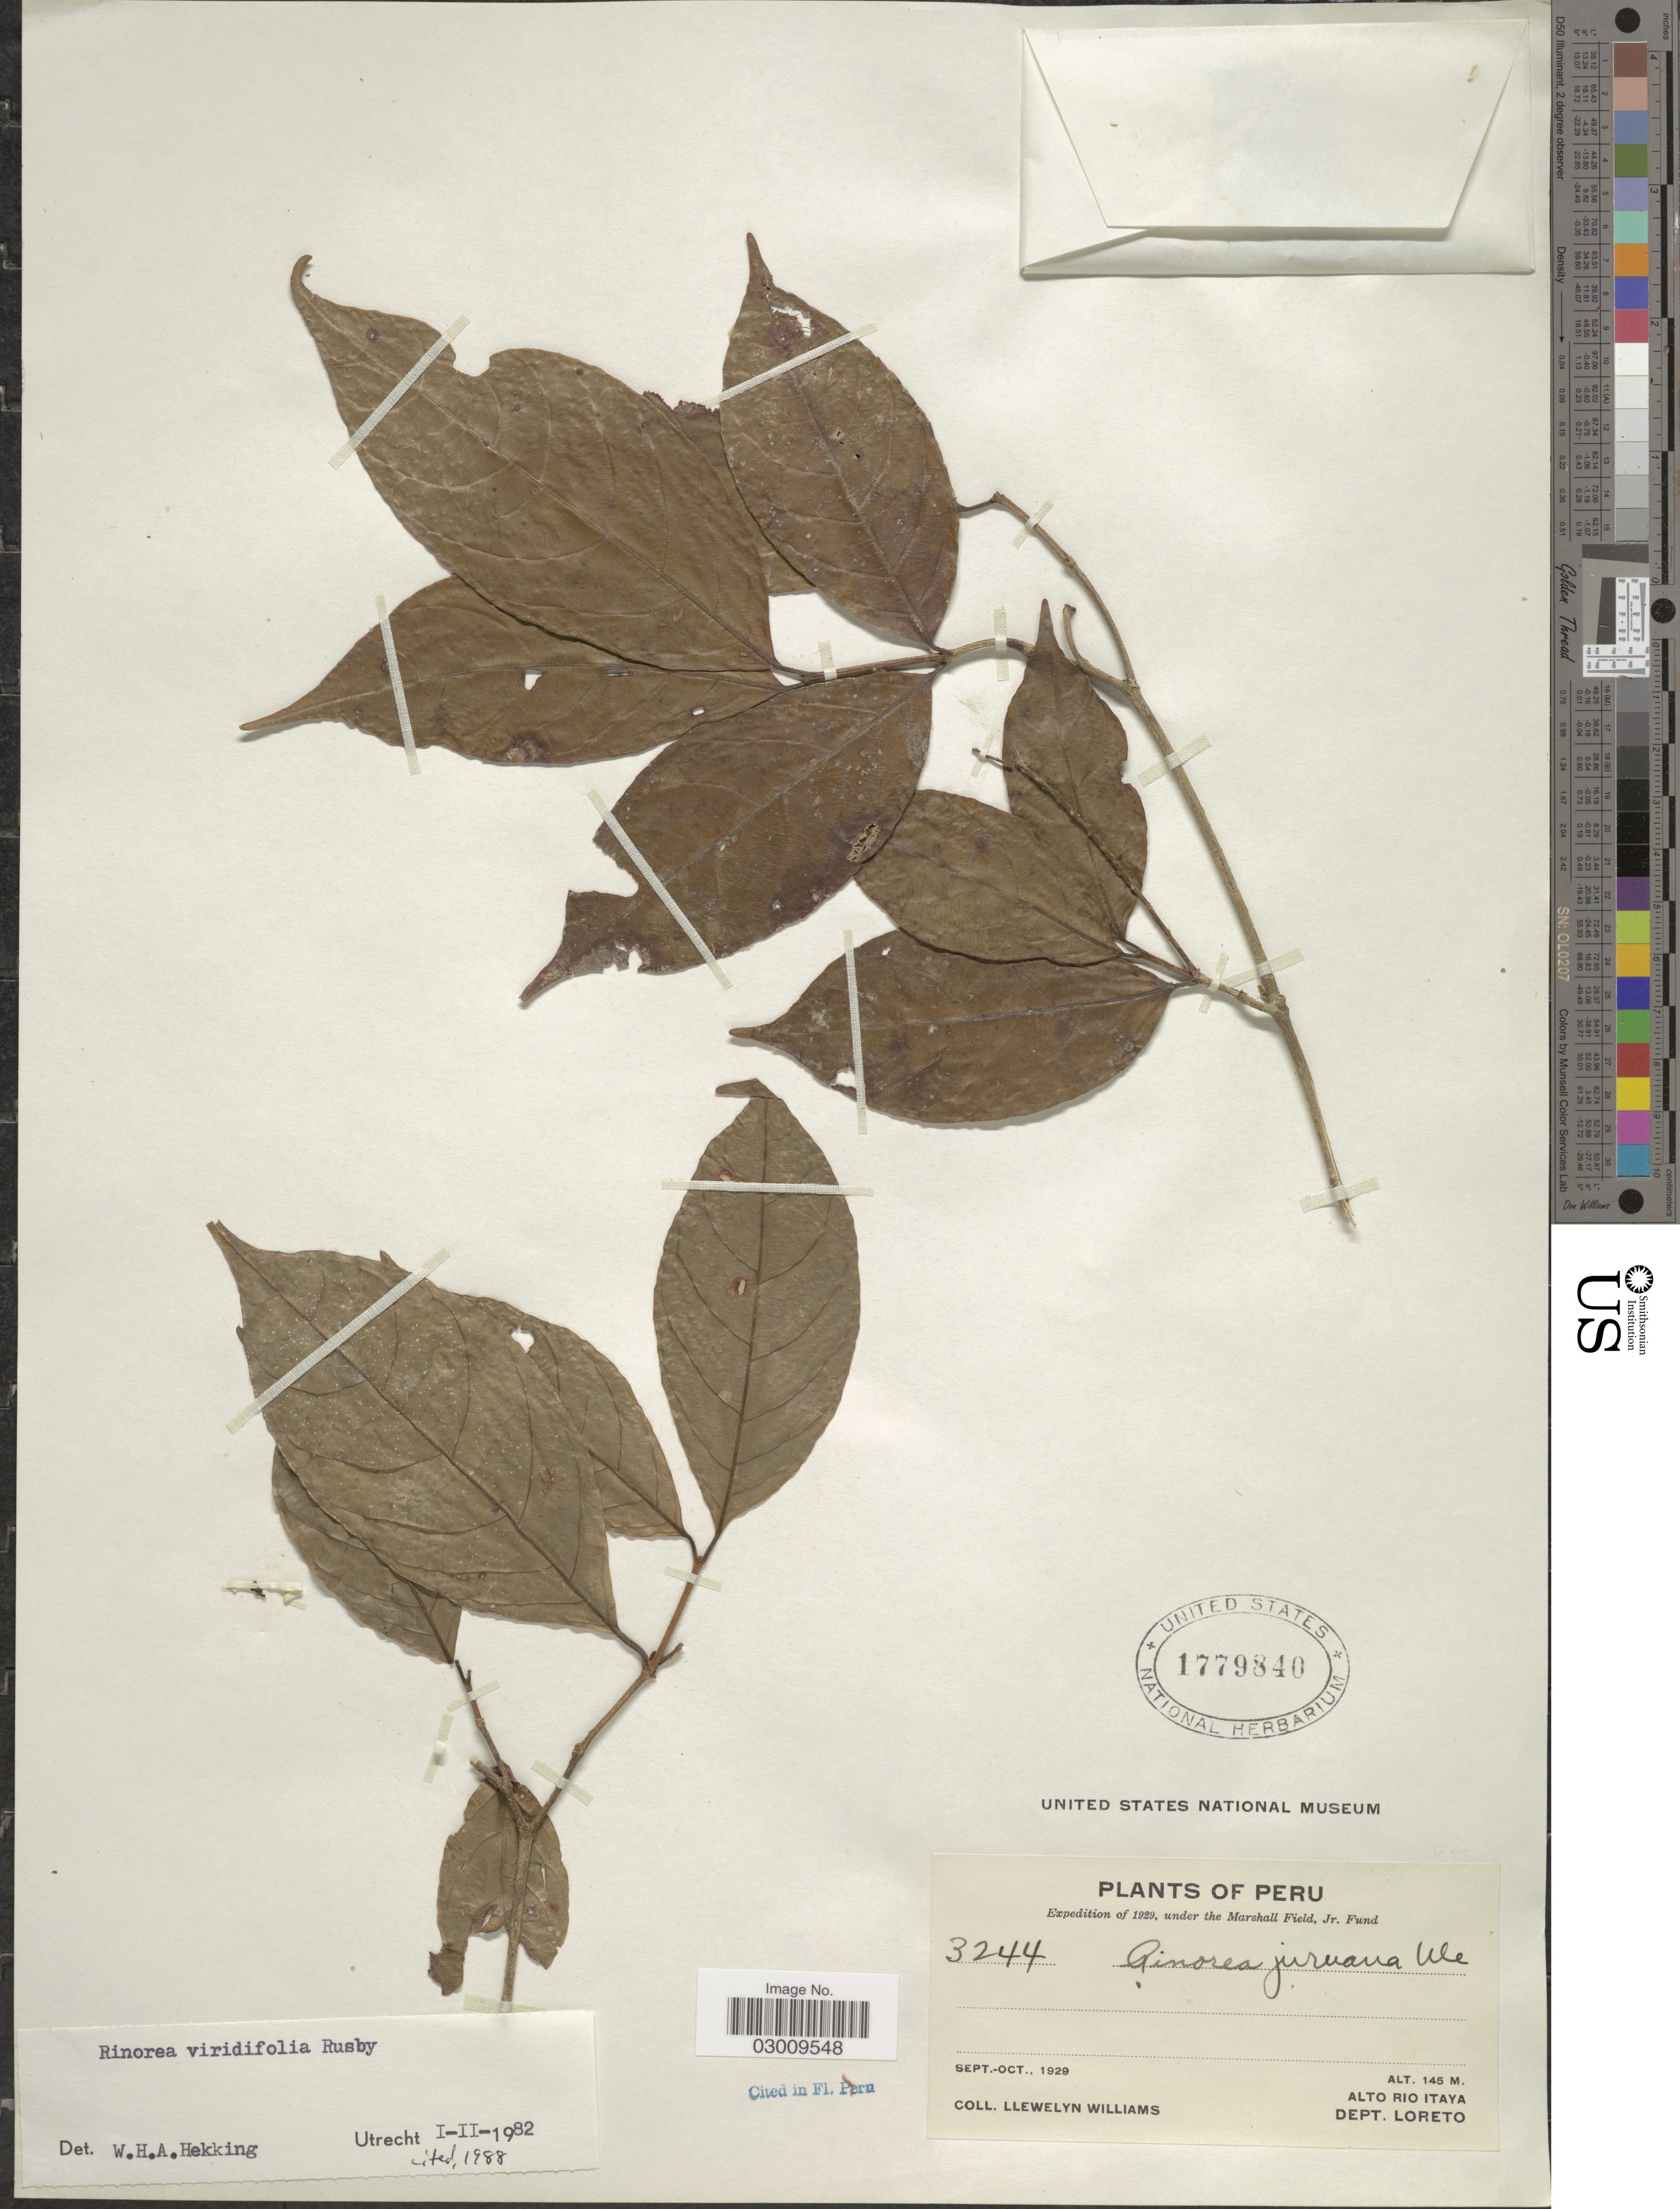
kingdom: Plantae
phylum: Tracheophyta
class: Magnoliopsida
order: Malpighiales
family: Violaceae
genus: Rinorea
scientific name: Rinorea viridifolia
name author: Rusby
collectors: Ll. Williams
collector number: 3244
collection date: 1929-09/1929-10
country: Peru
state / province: Loreto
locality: Dept. Loreto. Alto Rio Itaya.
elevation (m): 145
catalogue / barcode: US 1779840